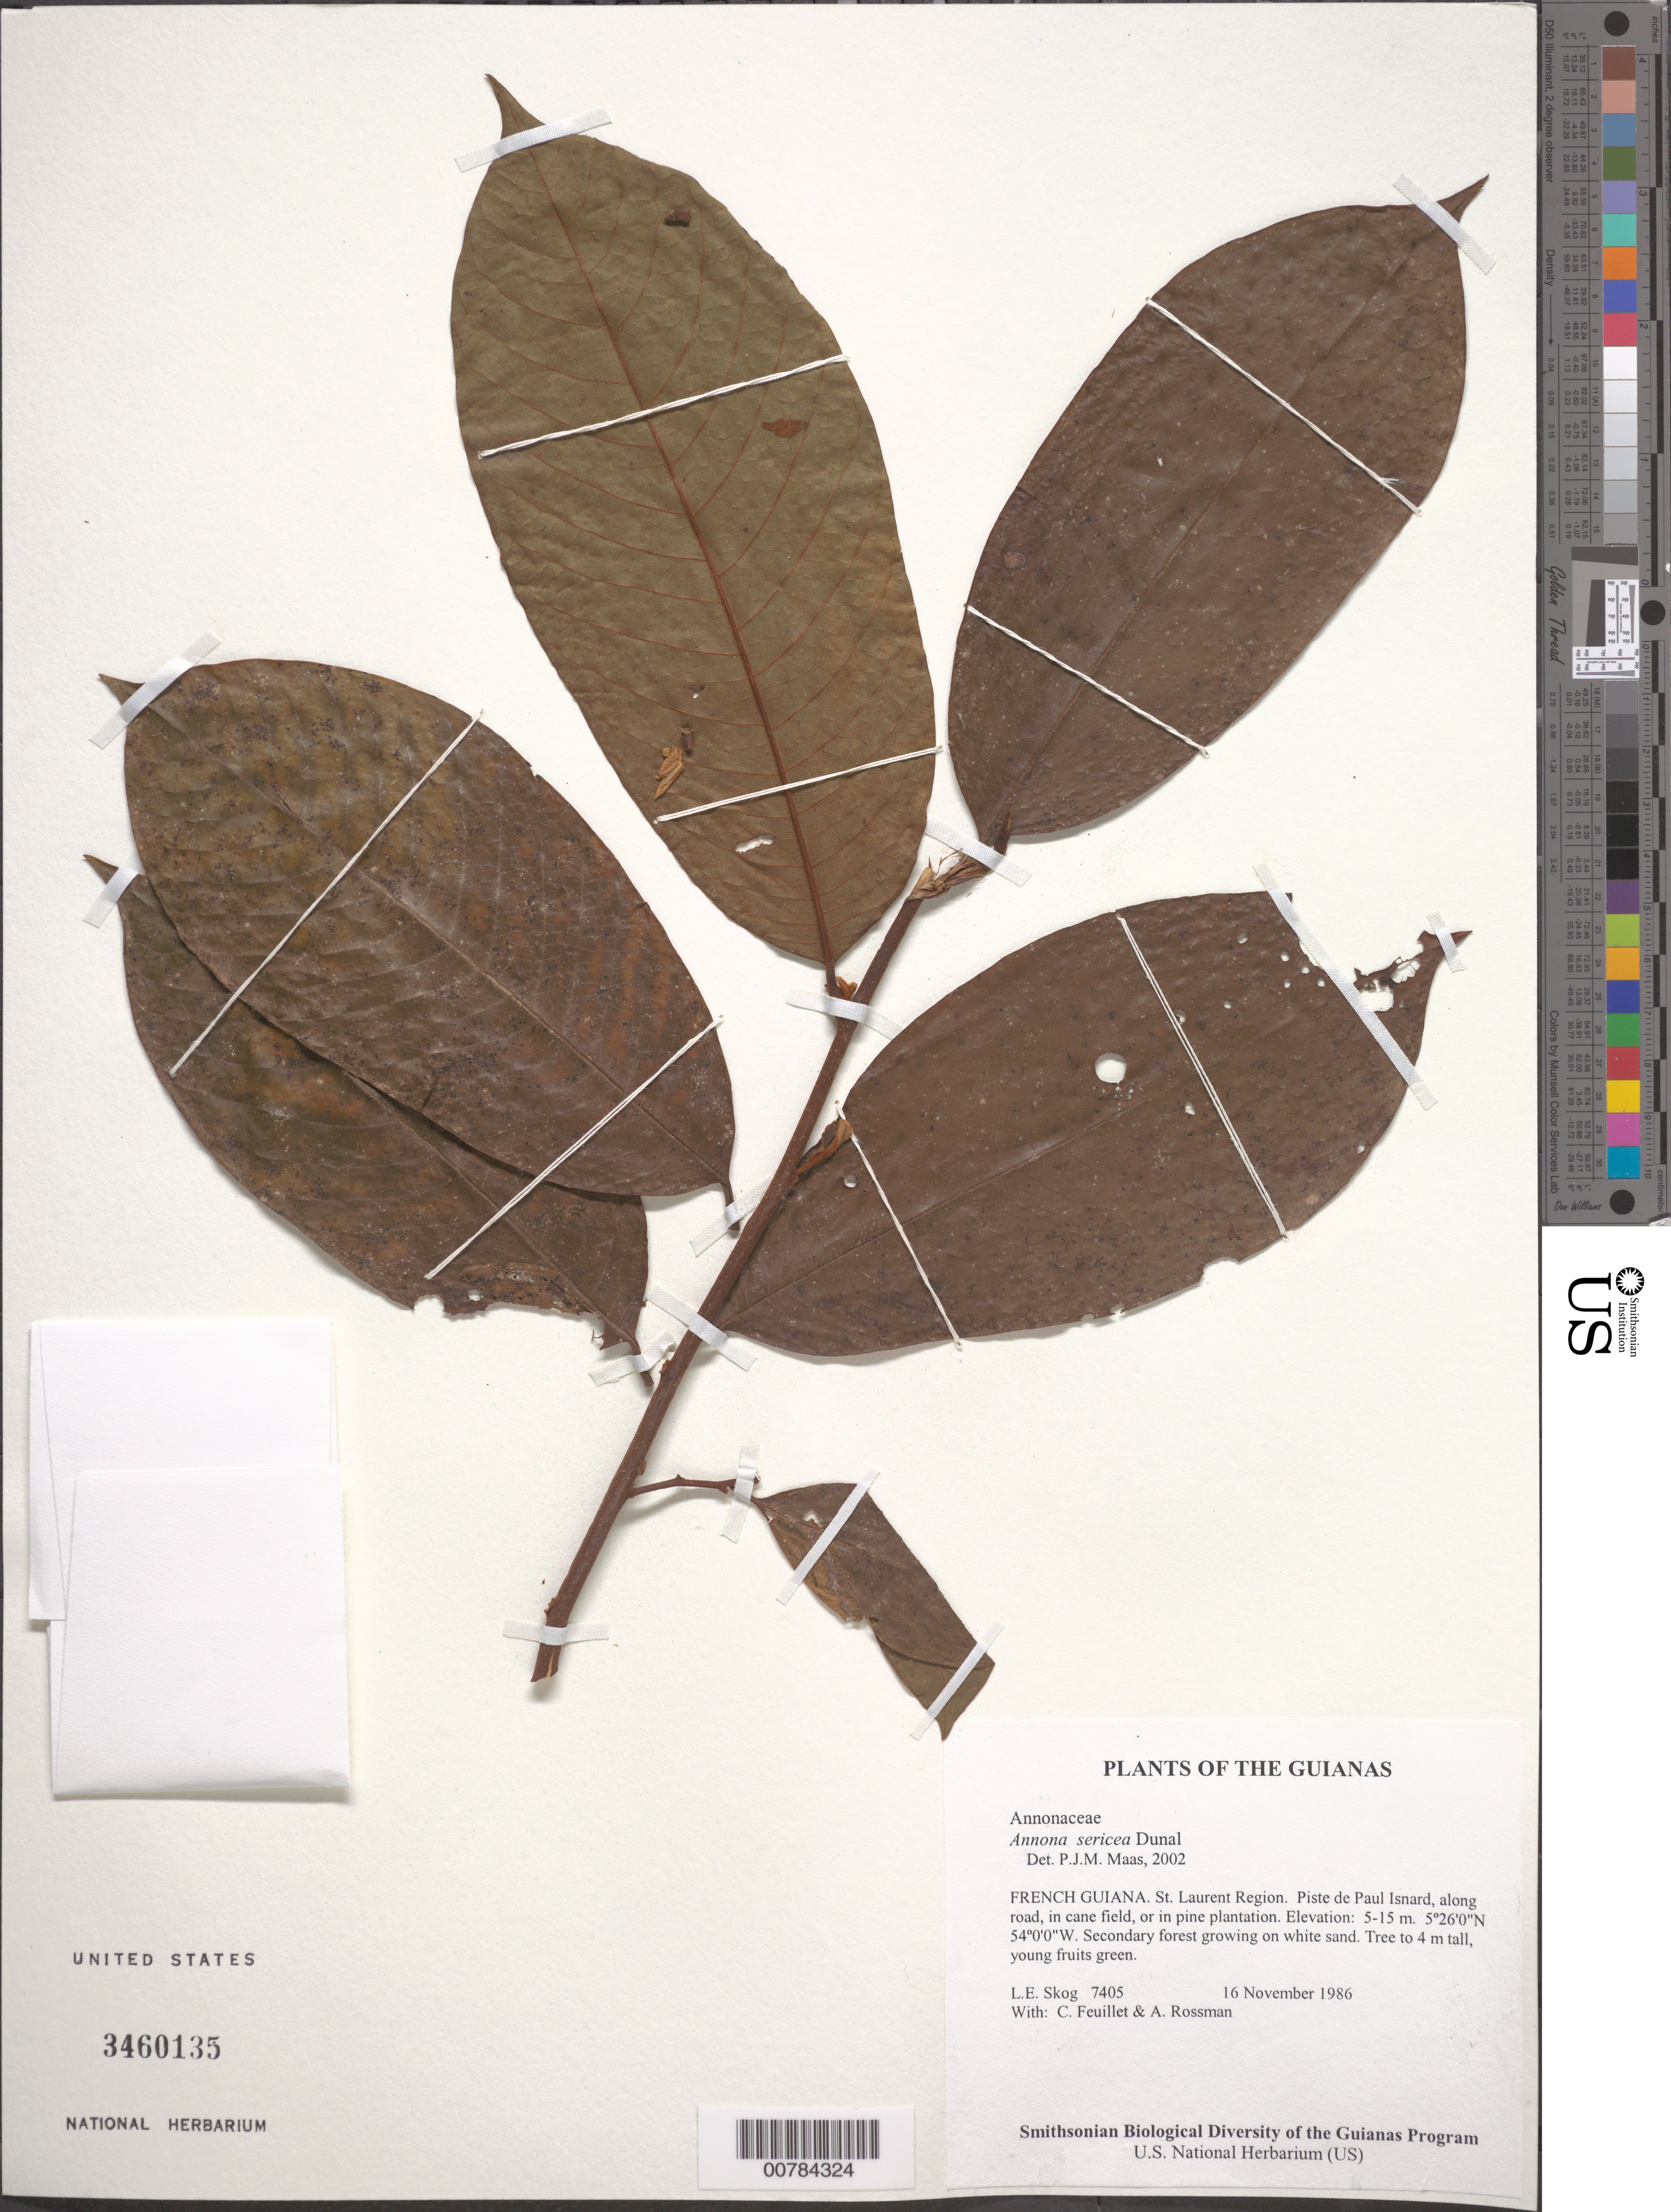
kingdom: Plantae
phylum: Tracheophyta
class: Magnoliopsida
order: Magnoliales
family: Annonaceae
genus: Annona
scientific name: Annona sericea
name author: Dunal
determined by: Maas, Paul J. M.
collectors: L. E. Skog, C. Feuillet & A. Rossman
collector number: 7405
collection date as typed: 16 November 1986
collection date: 1986-11-16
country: French Guiana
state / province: Saint-Laurent-du-Maroni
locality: Piste de Paul Isnard, along road, in cane field, or in pine plantation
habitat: Secondary forest growing on white sand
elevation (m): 5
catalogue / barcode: US 3460135